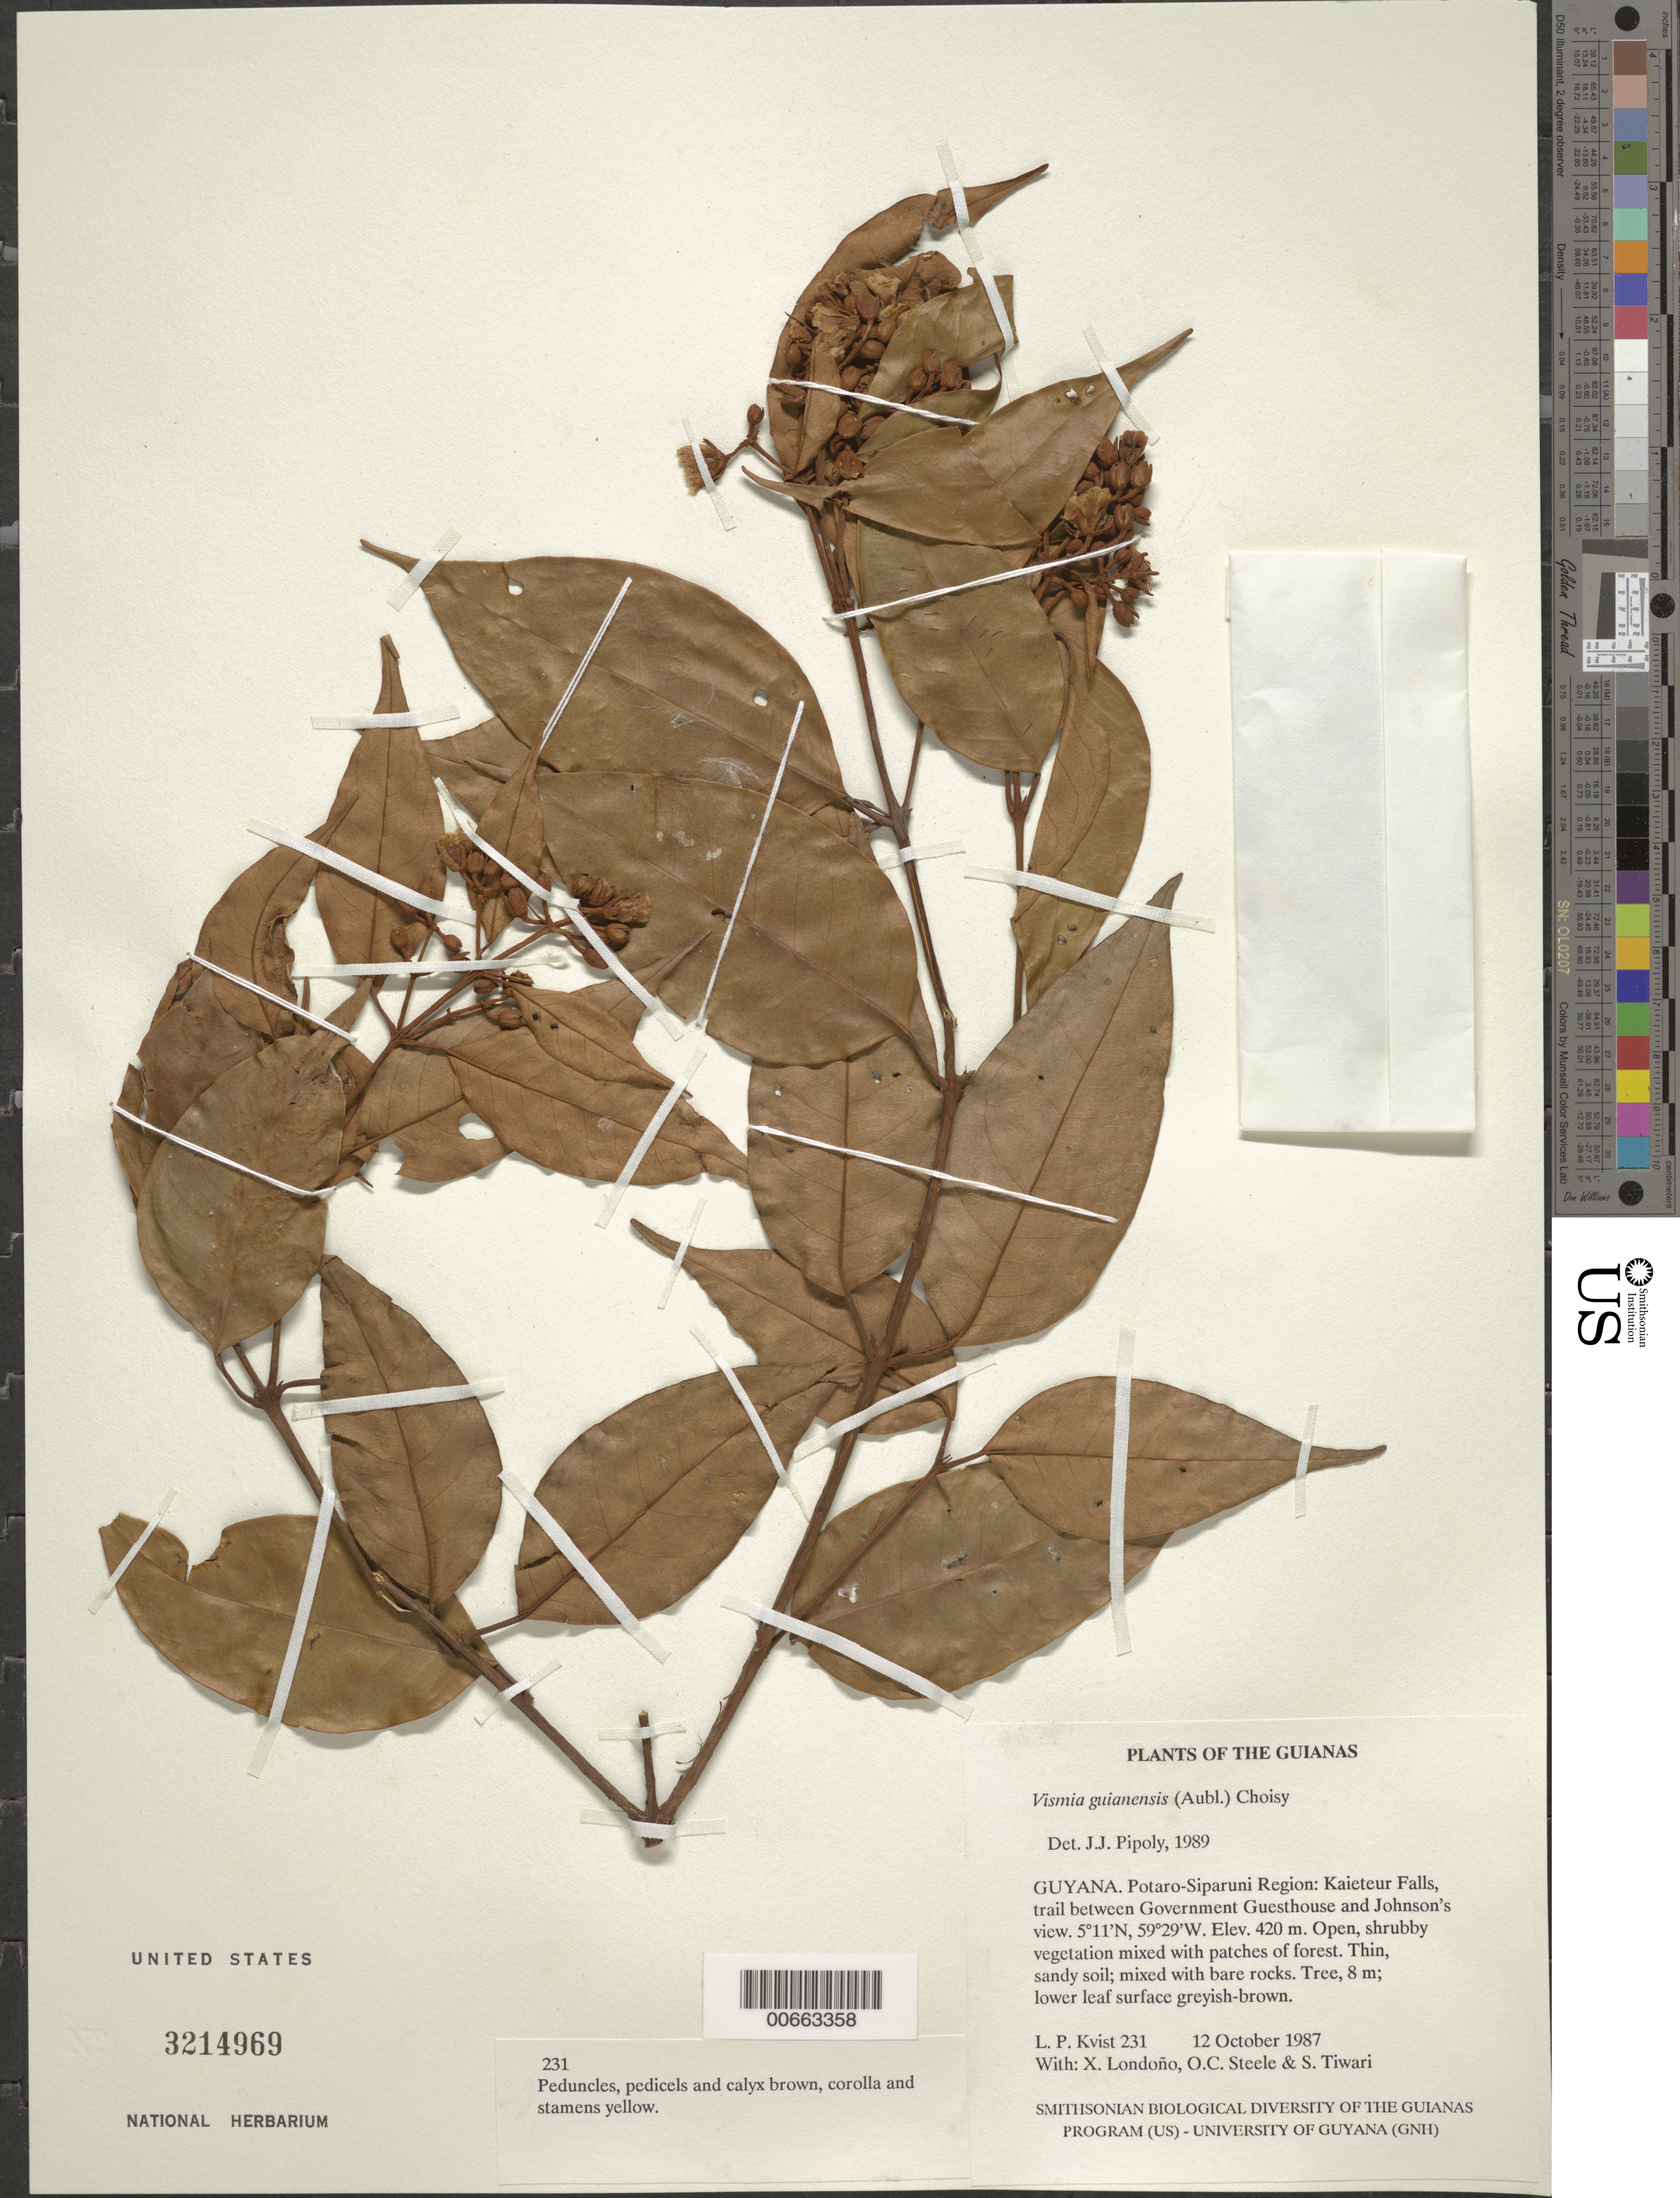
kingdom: Plantae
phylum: Tracheophyta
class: Magnoliopsida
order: Malpighiales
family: Hypericaceae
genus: Vismia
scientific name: Vismia guianensis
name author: (Aubl.) Pers.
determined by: Pipoly, J. J., III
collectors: L. P. Kvist, X. Londoño, O. C. Steele & S. Tiwari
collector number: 231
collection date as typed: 12 October 1987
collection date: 1987-10-12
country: Guyana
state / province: Potaro-Siparuni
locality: Kaieteur Falls, trail between Government Guesthouse and Johnson's view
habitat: Open, shrubby vegetation mixed with patches of forest. Thin, sandy soil; mixed with bare rocks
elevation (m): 420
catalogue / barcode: US 3214969